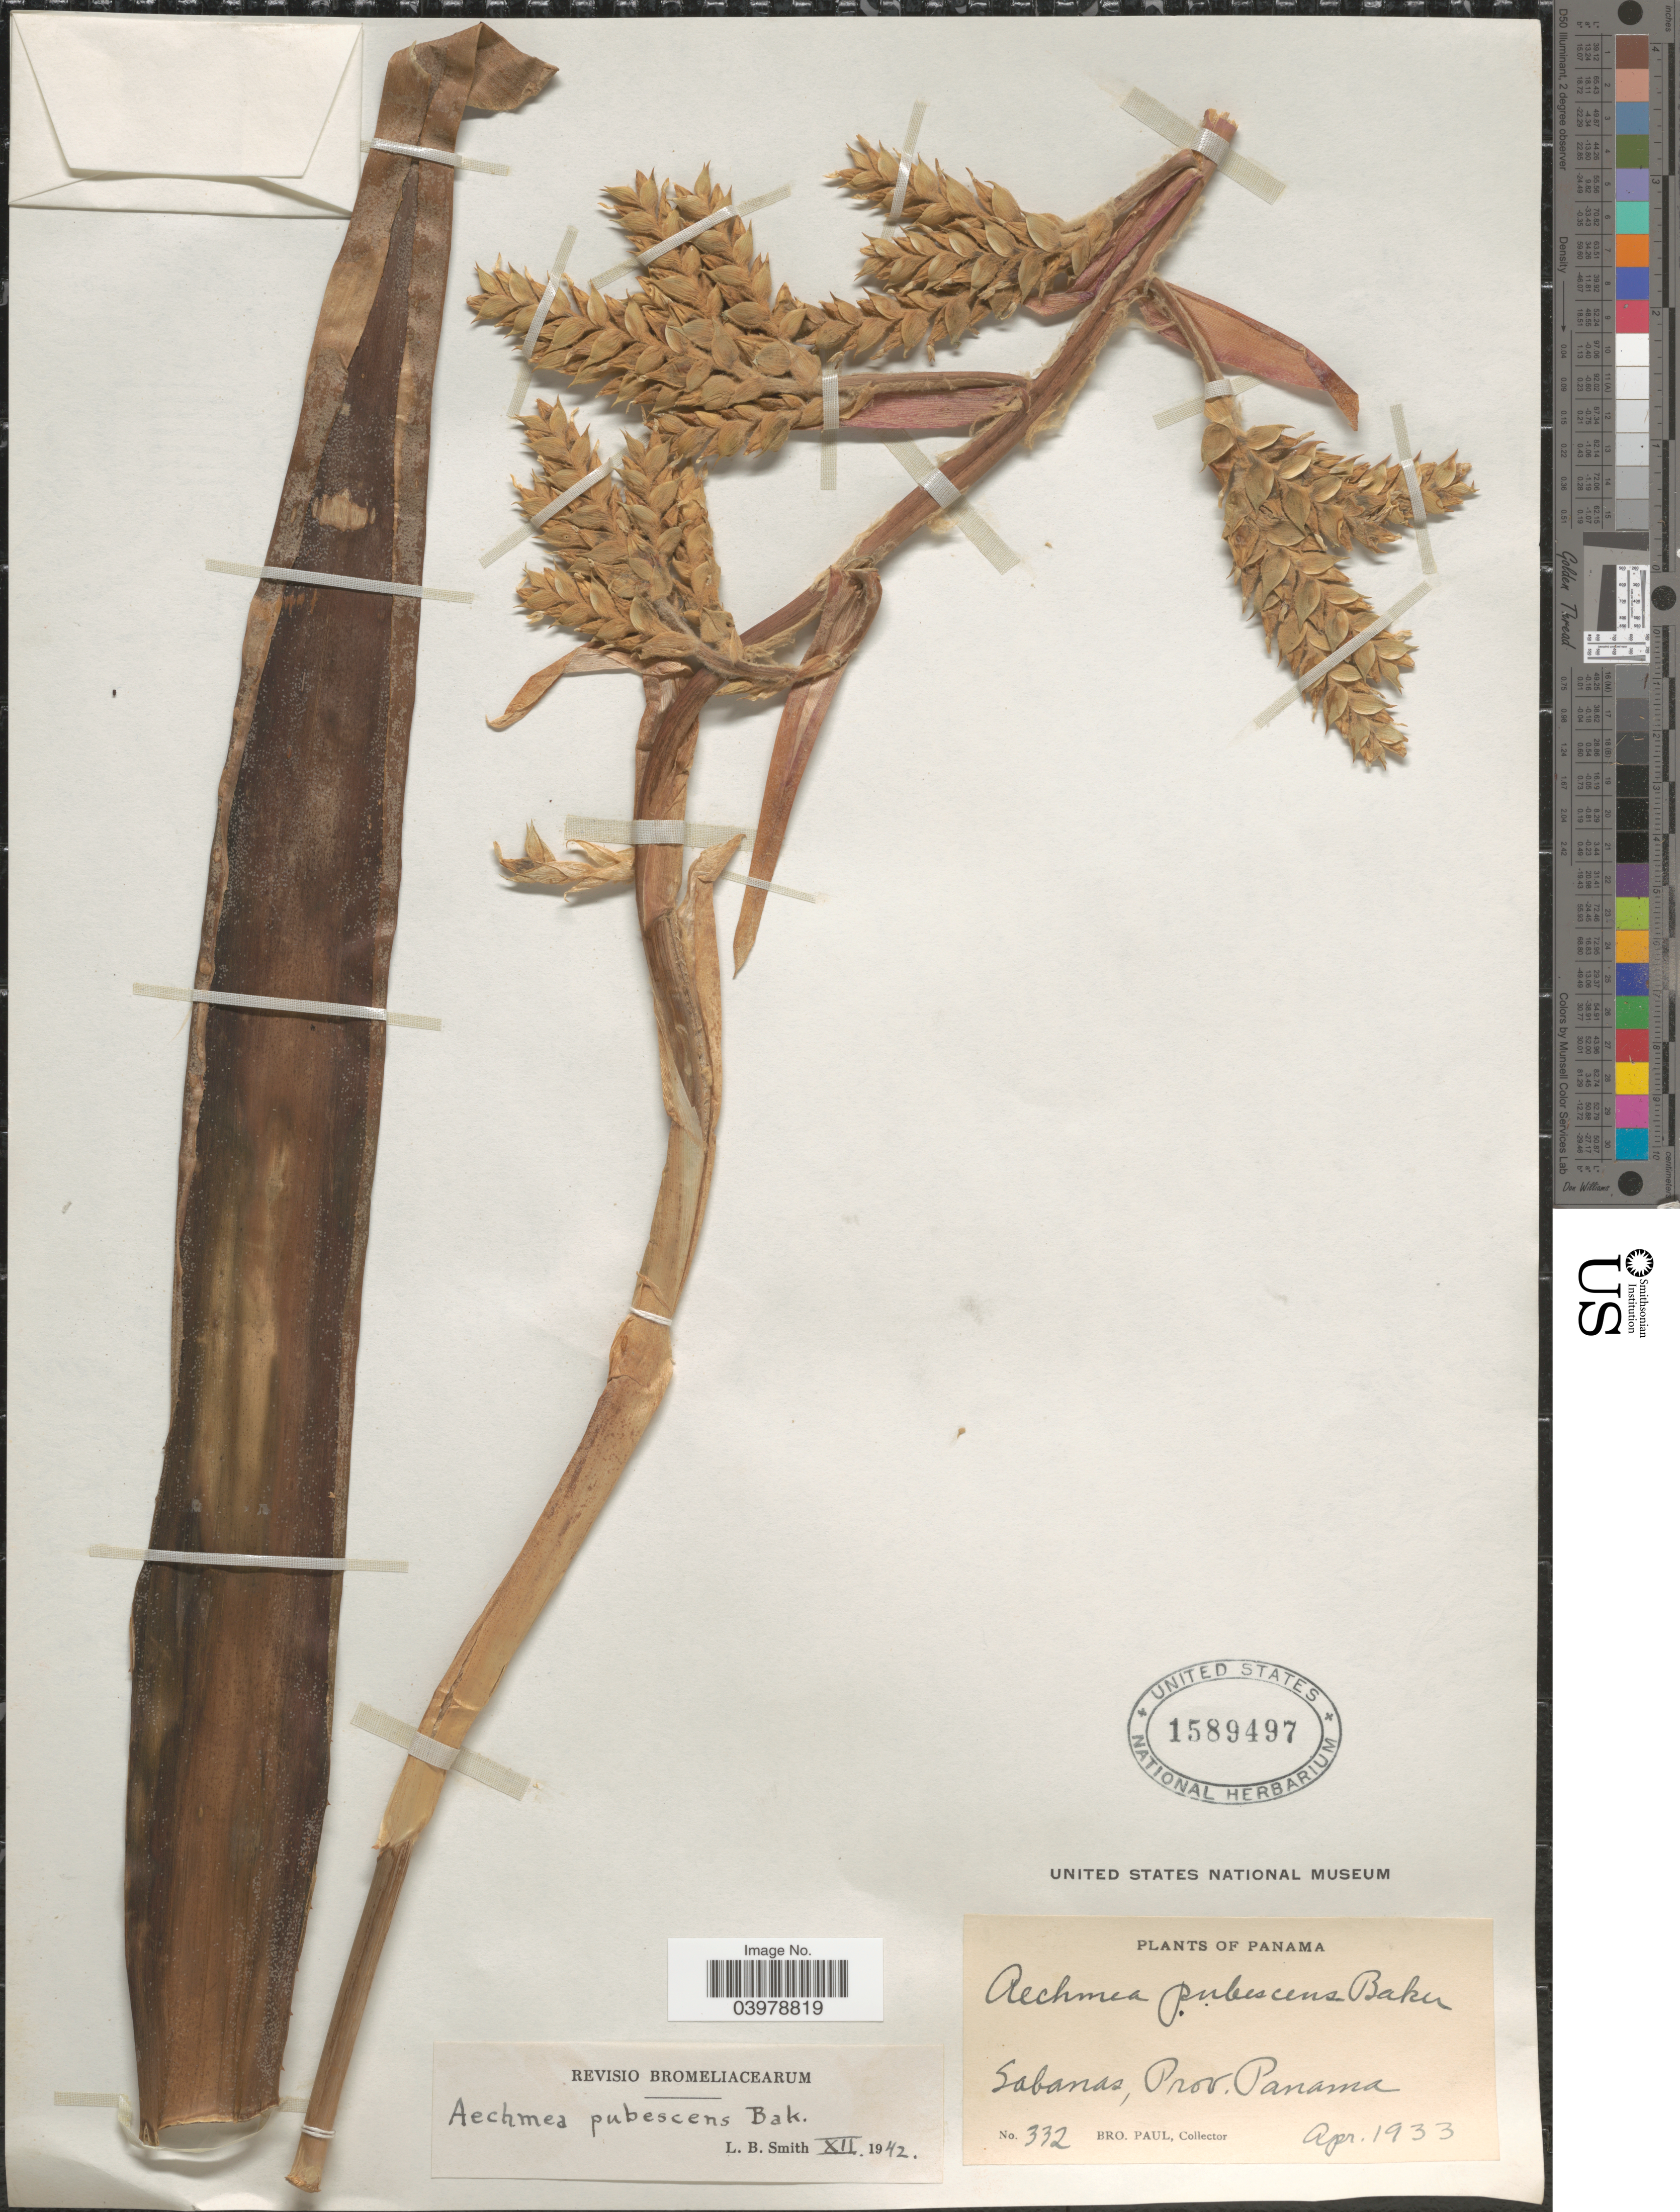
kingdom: Plantae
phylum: Tracheophyta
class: Liliopsida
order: Poales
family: Bromeliaceae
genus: Aechmea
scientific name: Aechmea pubescens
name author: Baker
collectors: B. Paul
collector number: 332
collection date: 1933-04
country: Panama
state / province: Panamá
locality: Sabanas.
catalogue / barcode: US 1589497